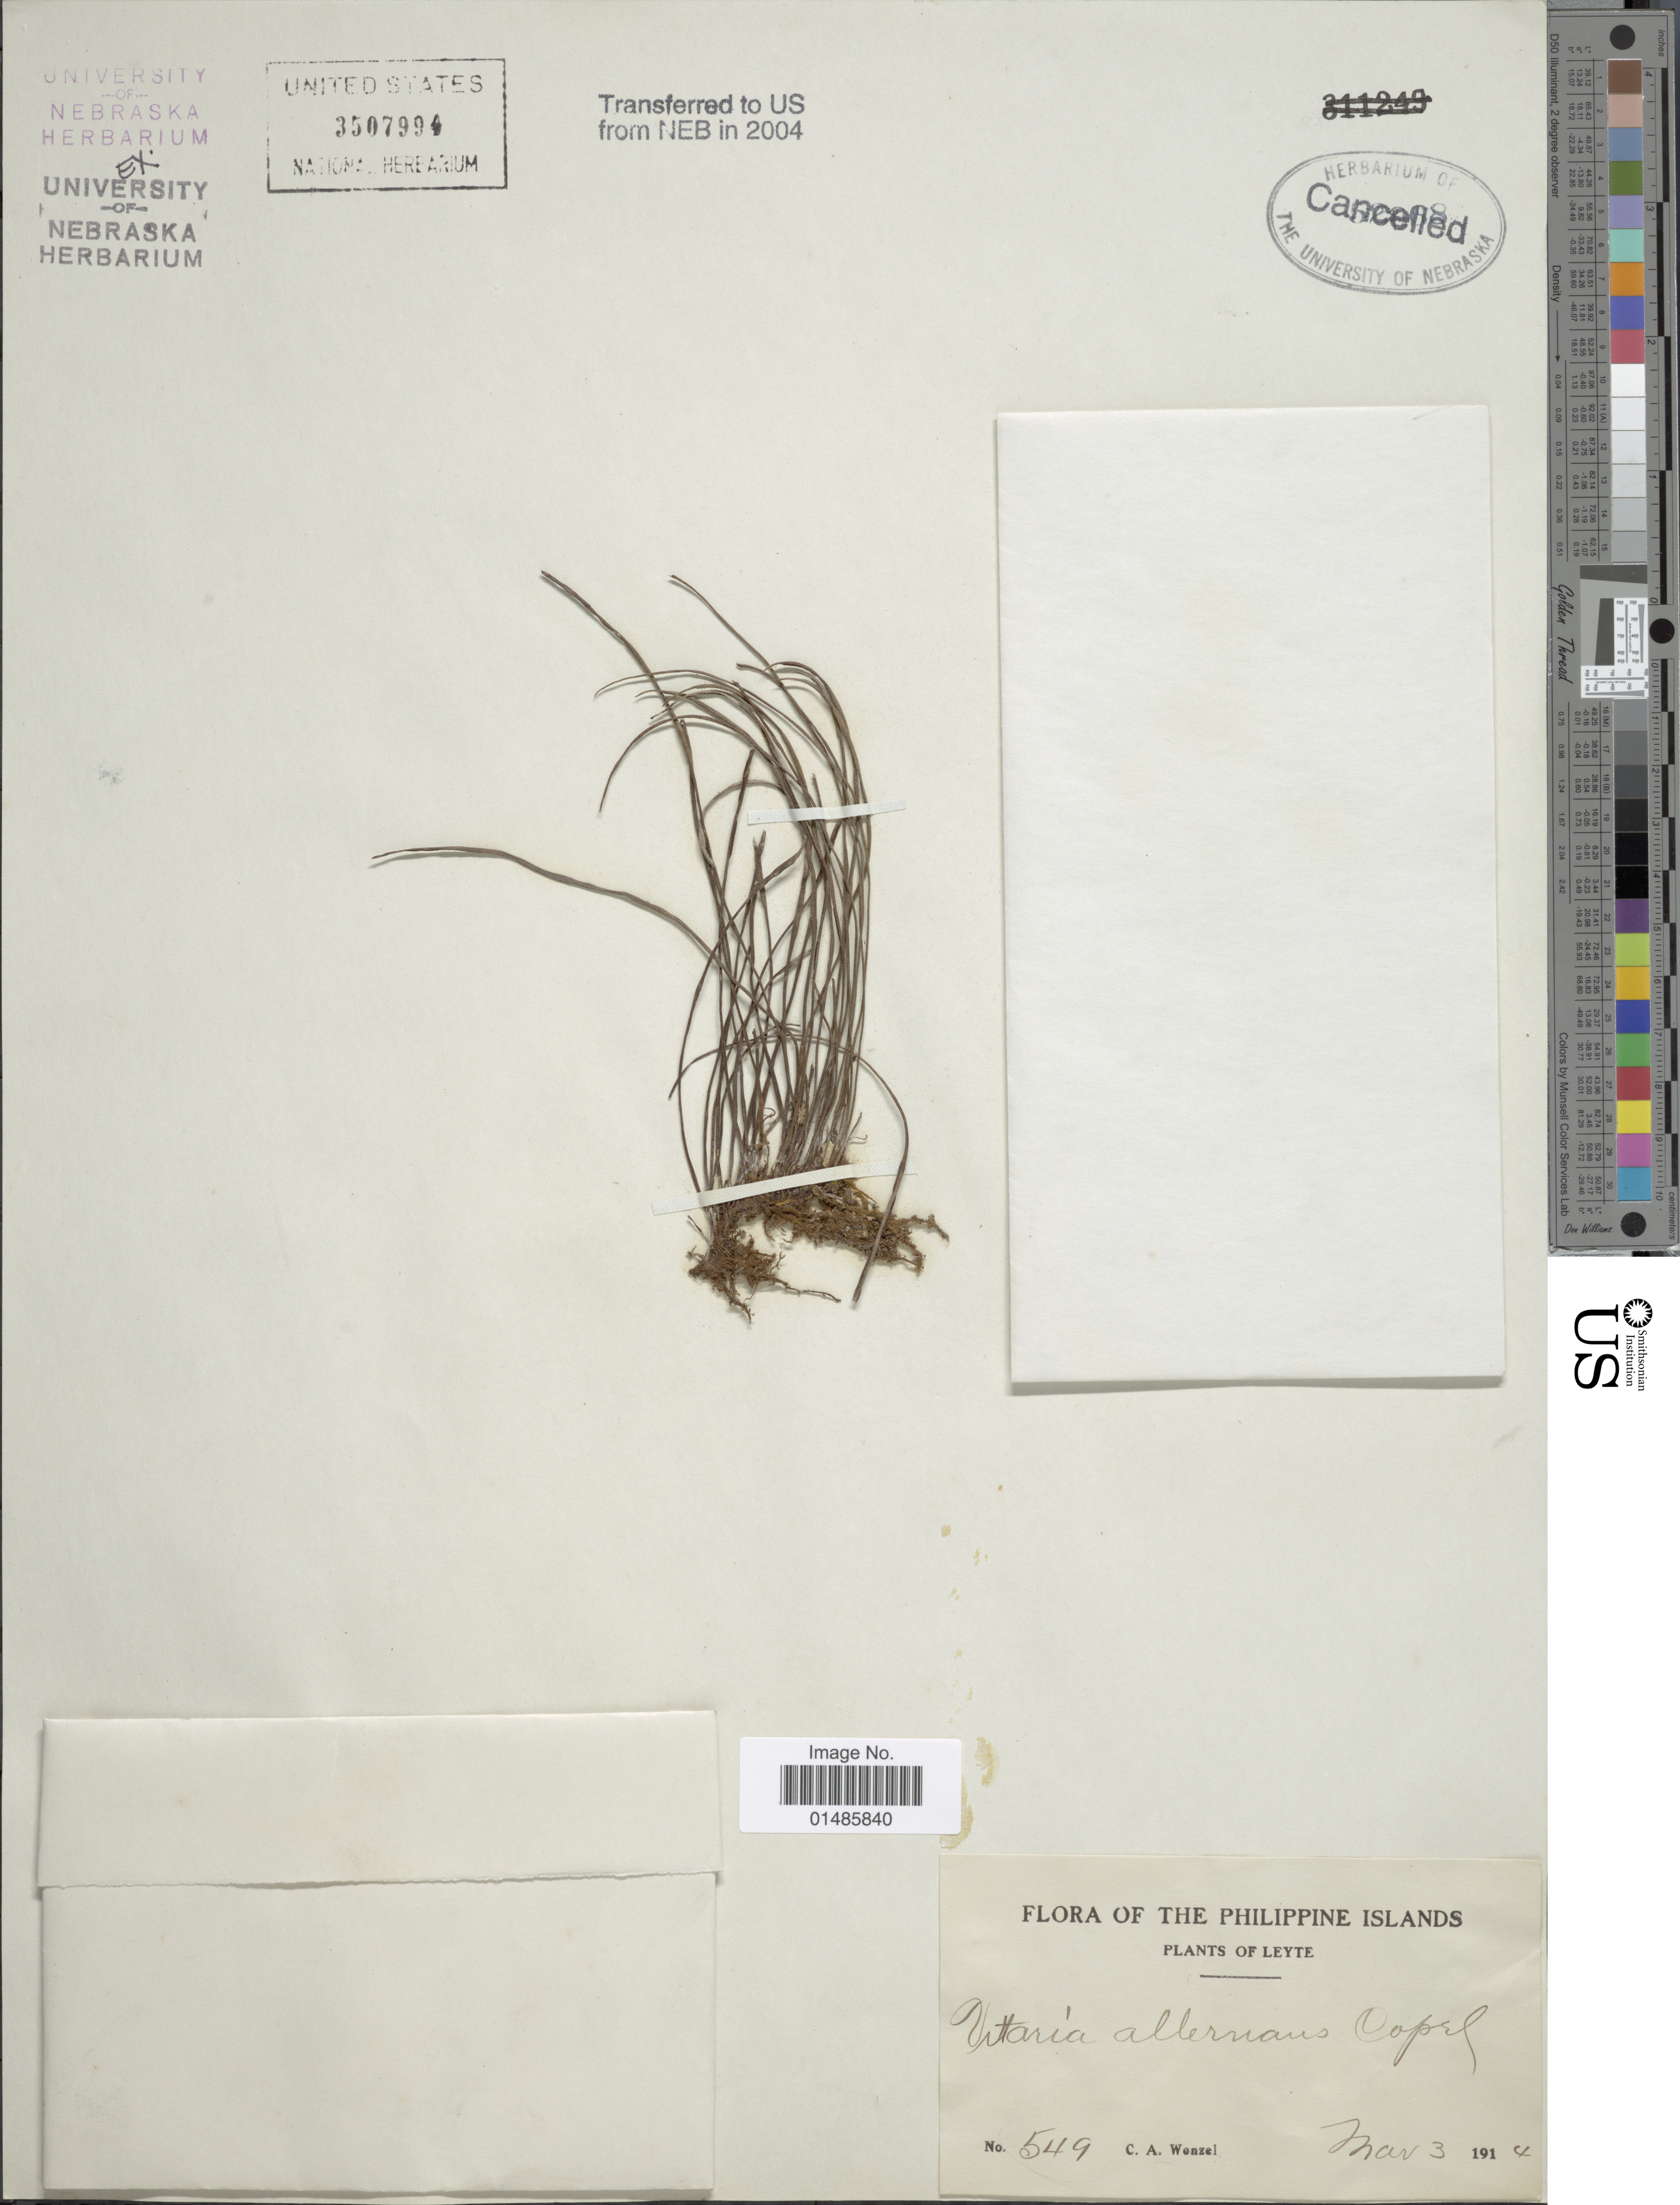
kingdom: Plantae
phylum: Tracheophyta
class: Polypodiopsida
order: Polypodiales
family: Pteridaceae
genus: Haplopteris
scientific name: Haplopteris alternans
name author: (Copel.) S. Linds. & W.C. Chen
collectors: C. Wenzel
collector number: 549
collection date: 1914-03-03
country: Philippines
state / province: Eastern Visayas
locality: Leyte.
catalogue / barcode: US 3507994